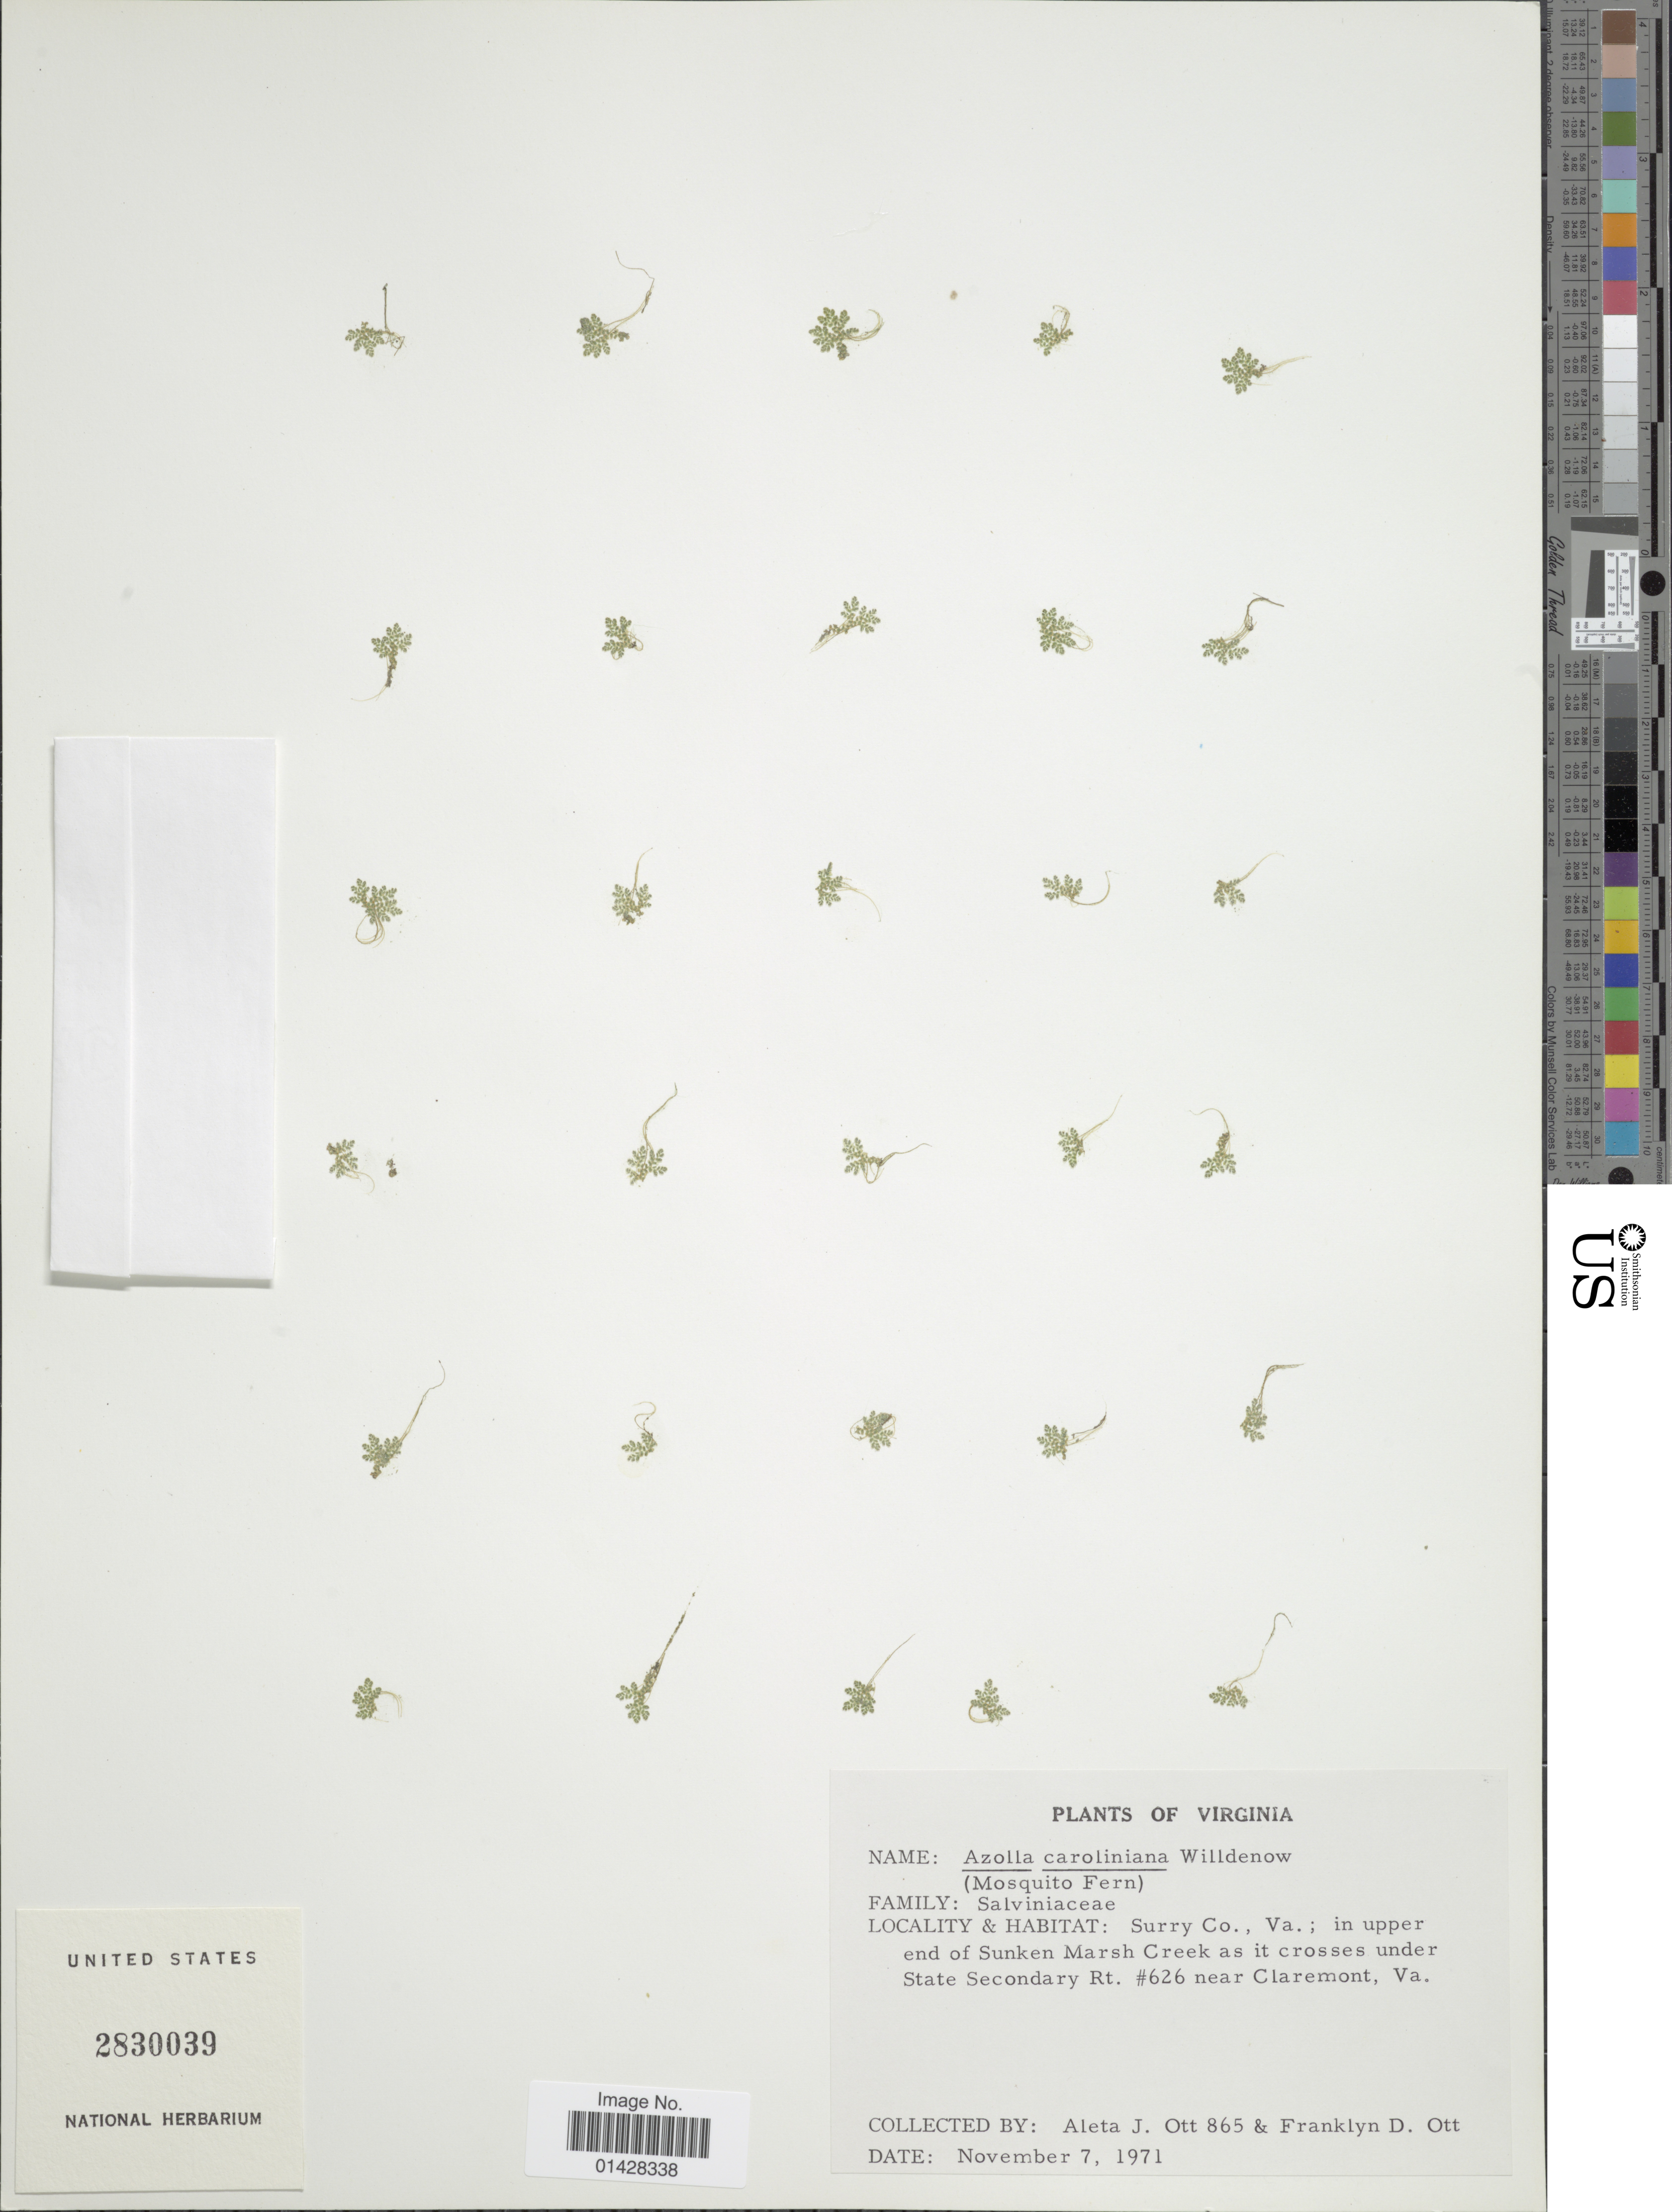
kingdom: Plantae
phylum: Tracheophyta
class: Polypodiopsida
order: Salviniales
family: Salviniaceae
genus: Azolla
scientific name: Azolla caroliniana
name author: Willd.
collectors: A. Ott & F. Ott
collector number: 865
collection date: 1971-11-07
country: United States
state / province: Virginia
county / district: Surry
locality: Surry Co., in upper end of Sunken Marh Creek as it crosses under State Secondary Rt #626 near Claremont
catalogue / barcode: US 2830039